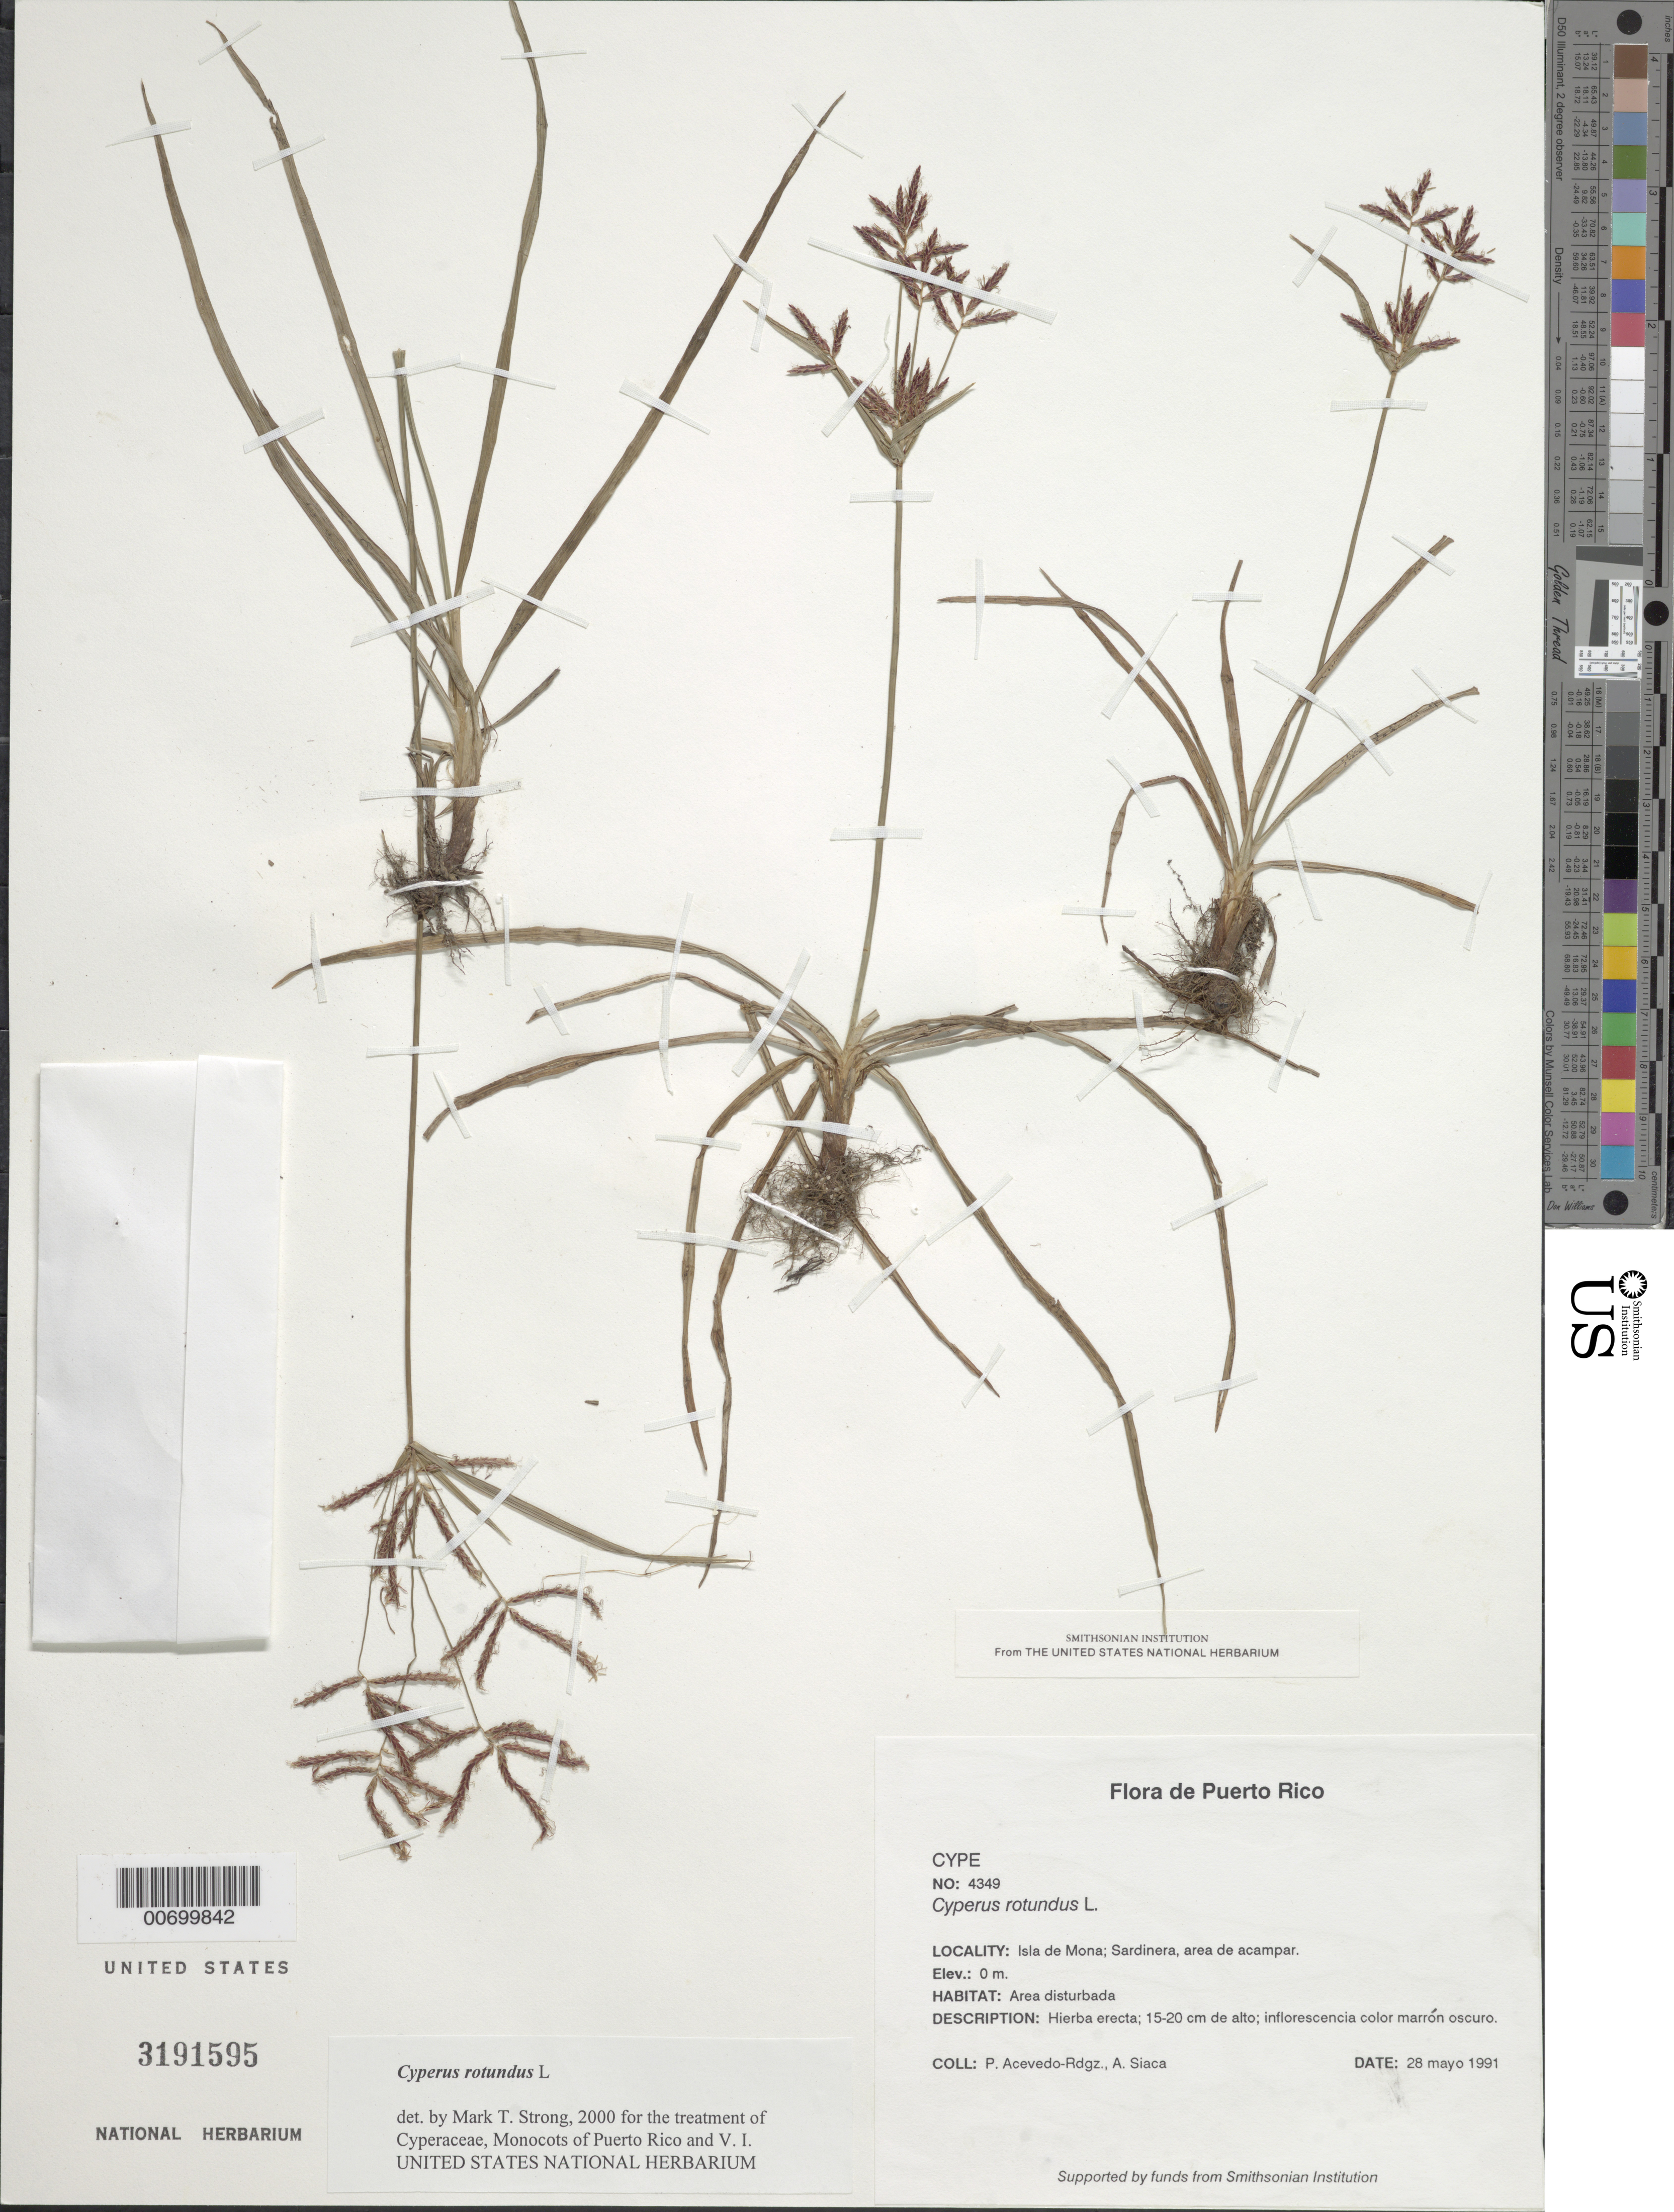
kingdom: Plantae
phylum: Tracheophyta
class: Liliopsida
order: Poales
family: Cyperaceae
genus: Cyperus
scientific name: Cyperus rotundus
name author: L.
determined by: Strong, M. T., (US), Smithsonian Institution - National Museum of Natural History (UNITED STATES)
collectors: P. Acevedo-Rodr. & A. Siaca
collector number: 4349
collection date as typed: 28 May 1991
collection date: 1991-05-28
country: Puerto Rico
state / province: Mayaguëz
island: Mona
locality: Isla de Mona; Sardinera, area de acampar.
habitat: Area disturbada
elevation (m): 0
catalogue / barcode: US 3191595